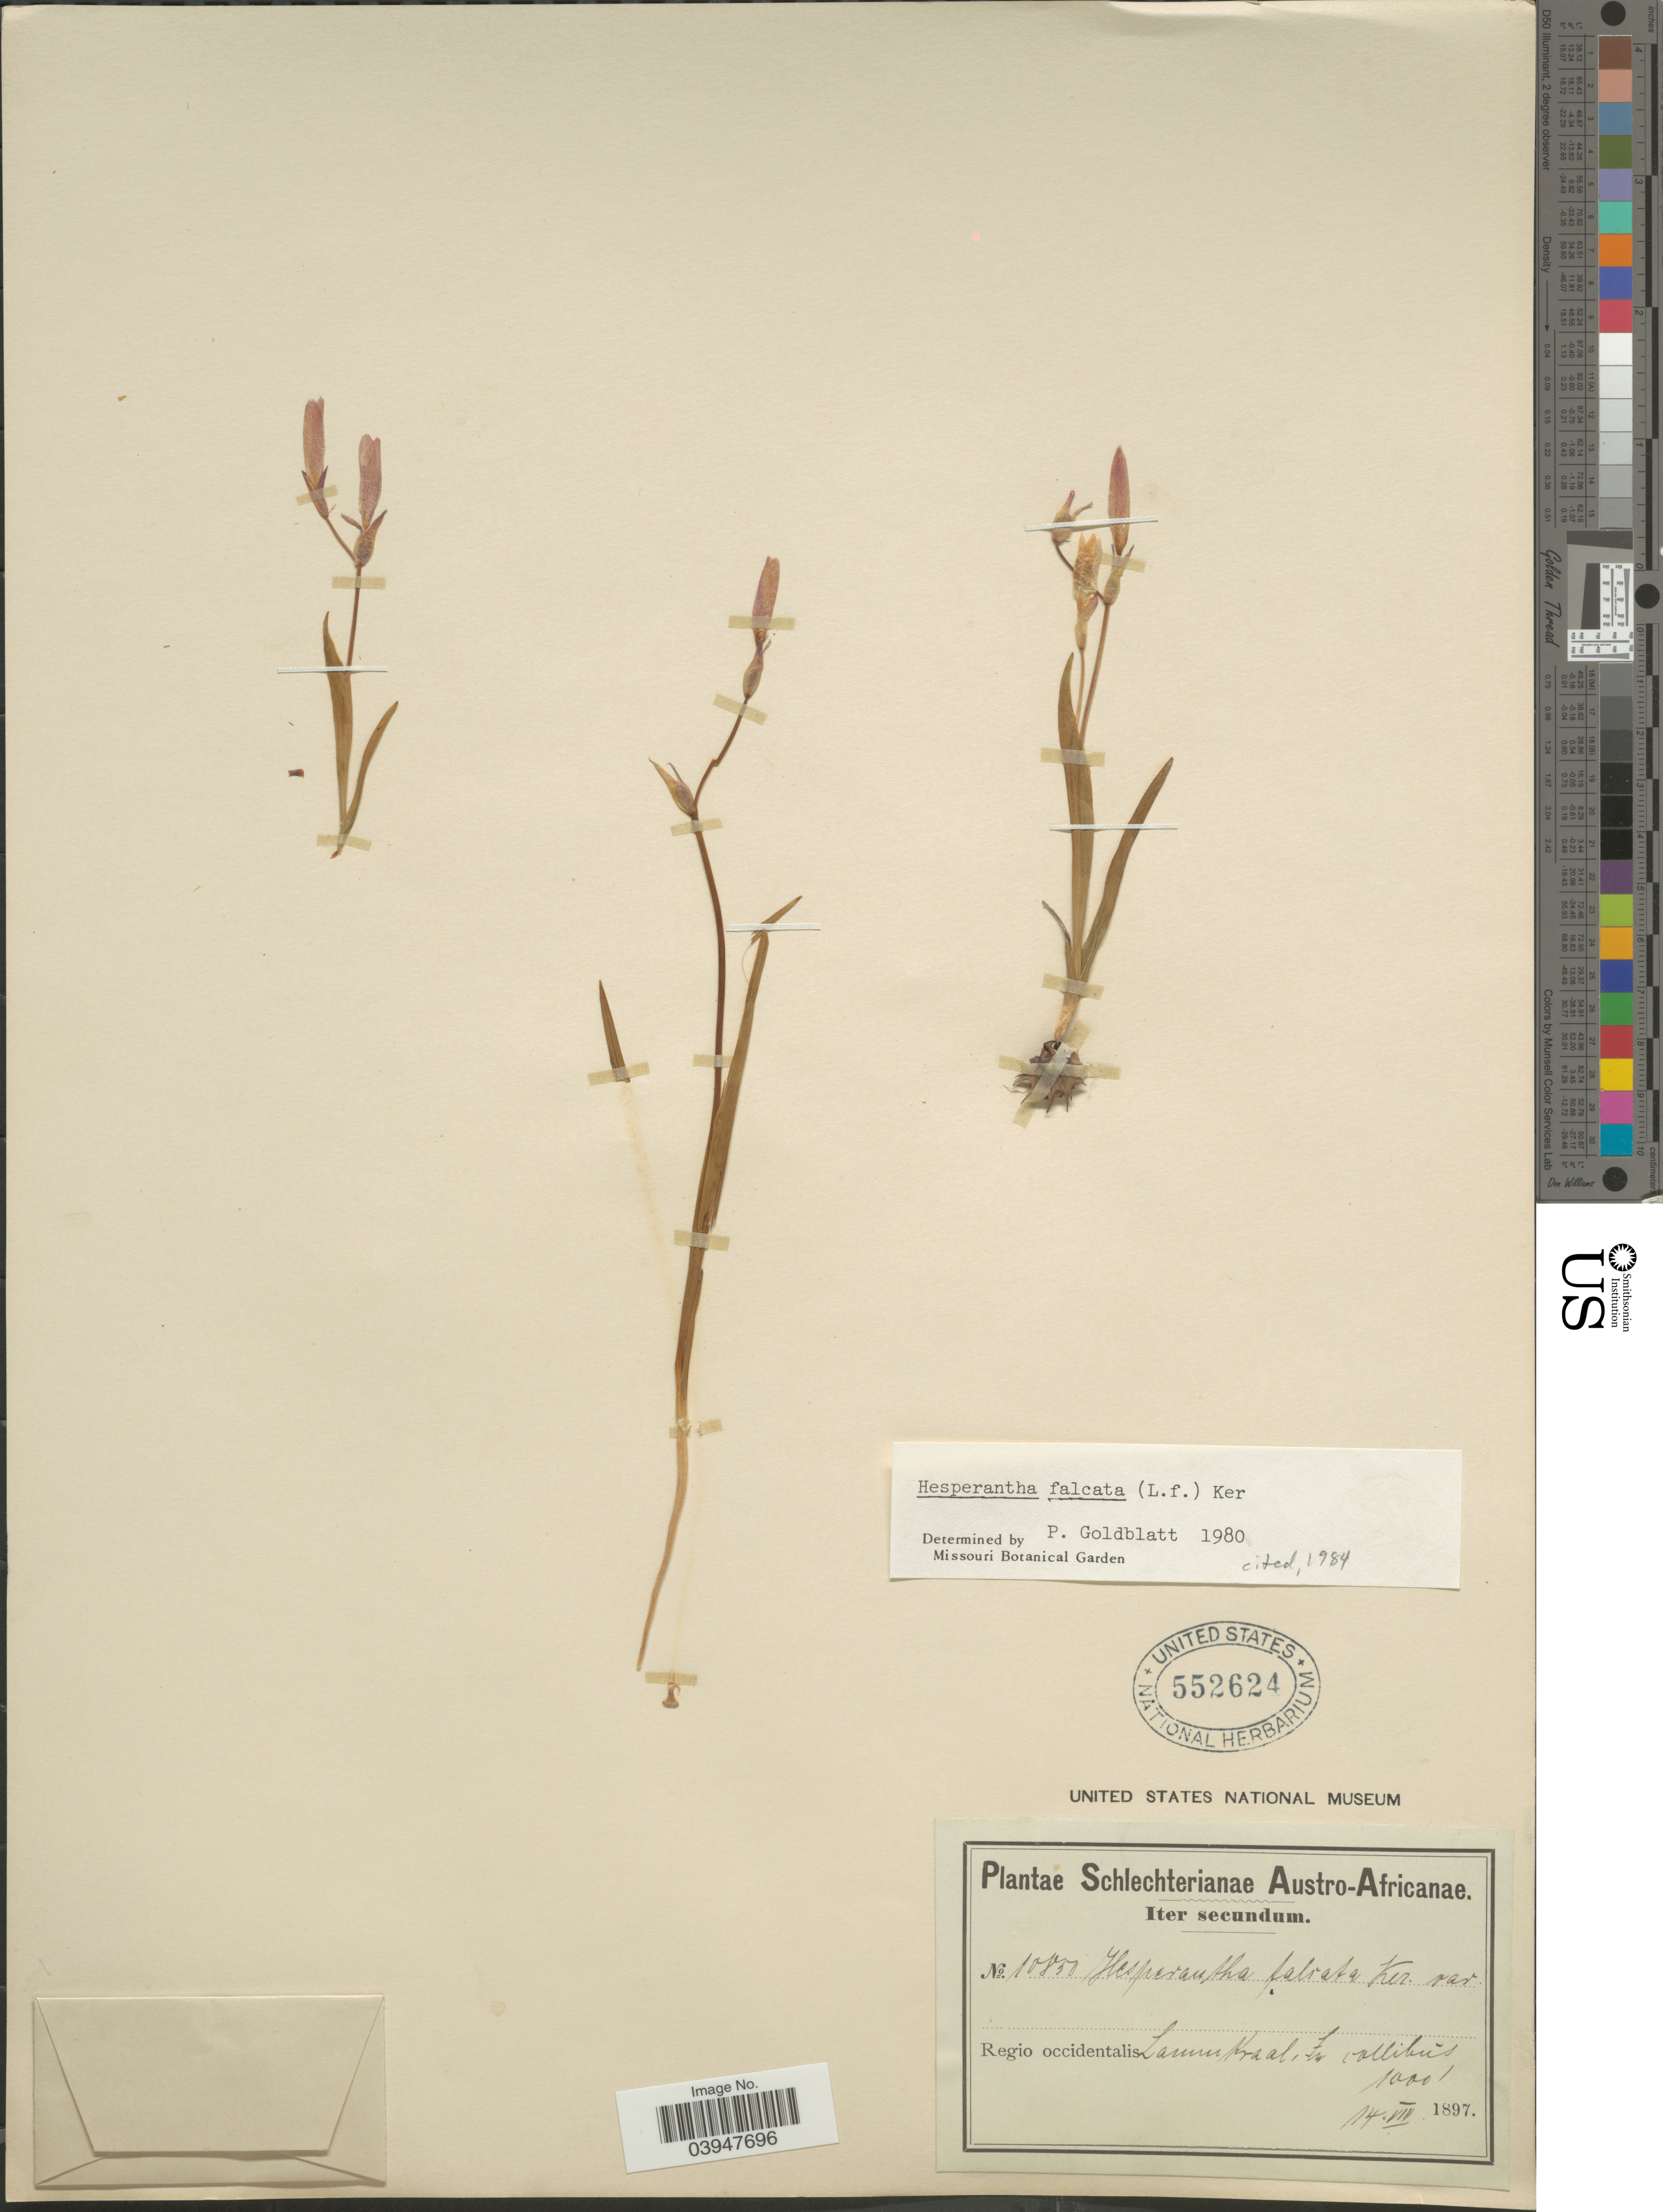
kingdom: Plantae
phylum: Tracheophyta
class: Liliopsida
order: Asparagales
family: Iridaceae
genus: Hesperantha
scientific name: Hesperantha falcata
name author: (L. f.) Ker Gawl.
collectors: Schlechter, --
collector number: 10850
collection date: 1897-08-14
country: South Africa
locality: Austro-Africanae. Regio occidentalis. Lamm Kraal.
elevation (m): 305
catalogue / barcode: US 552624